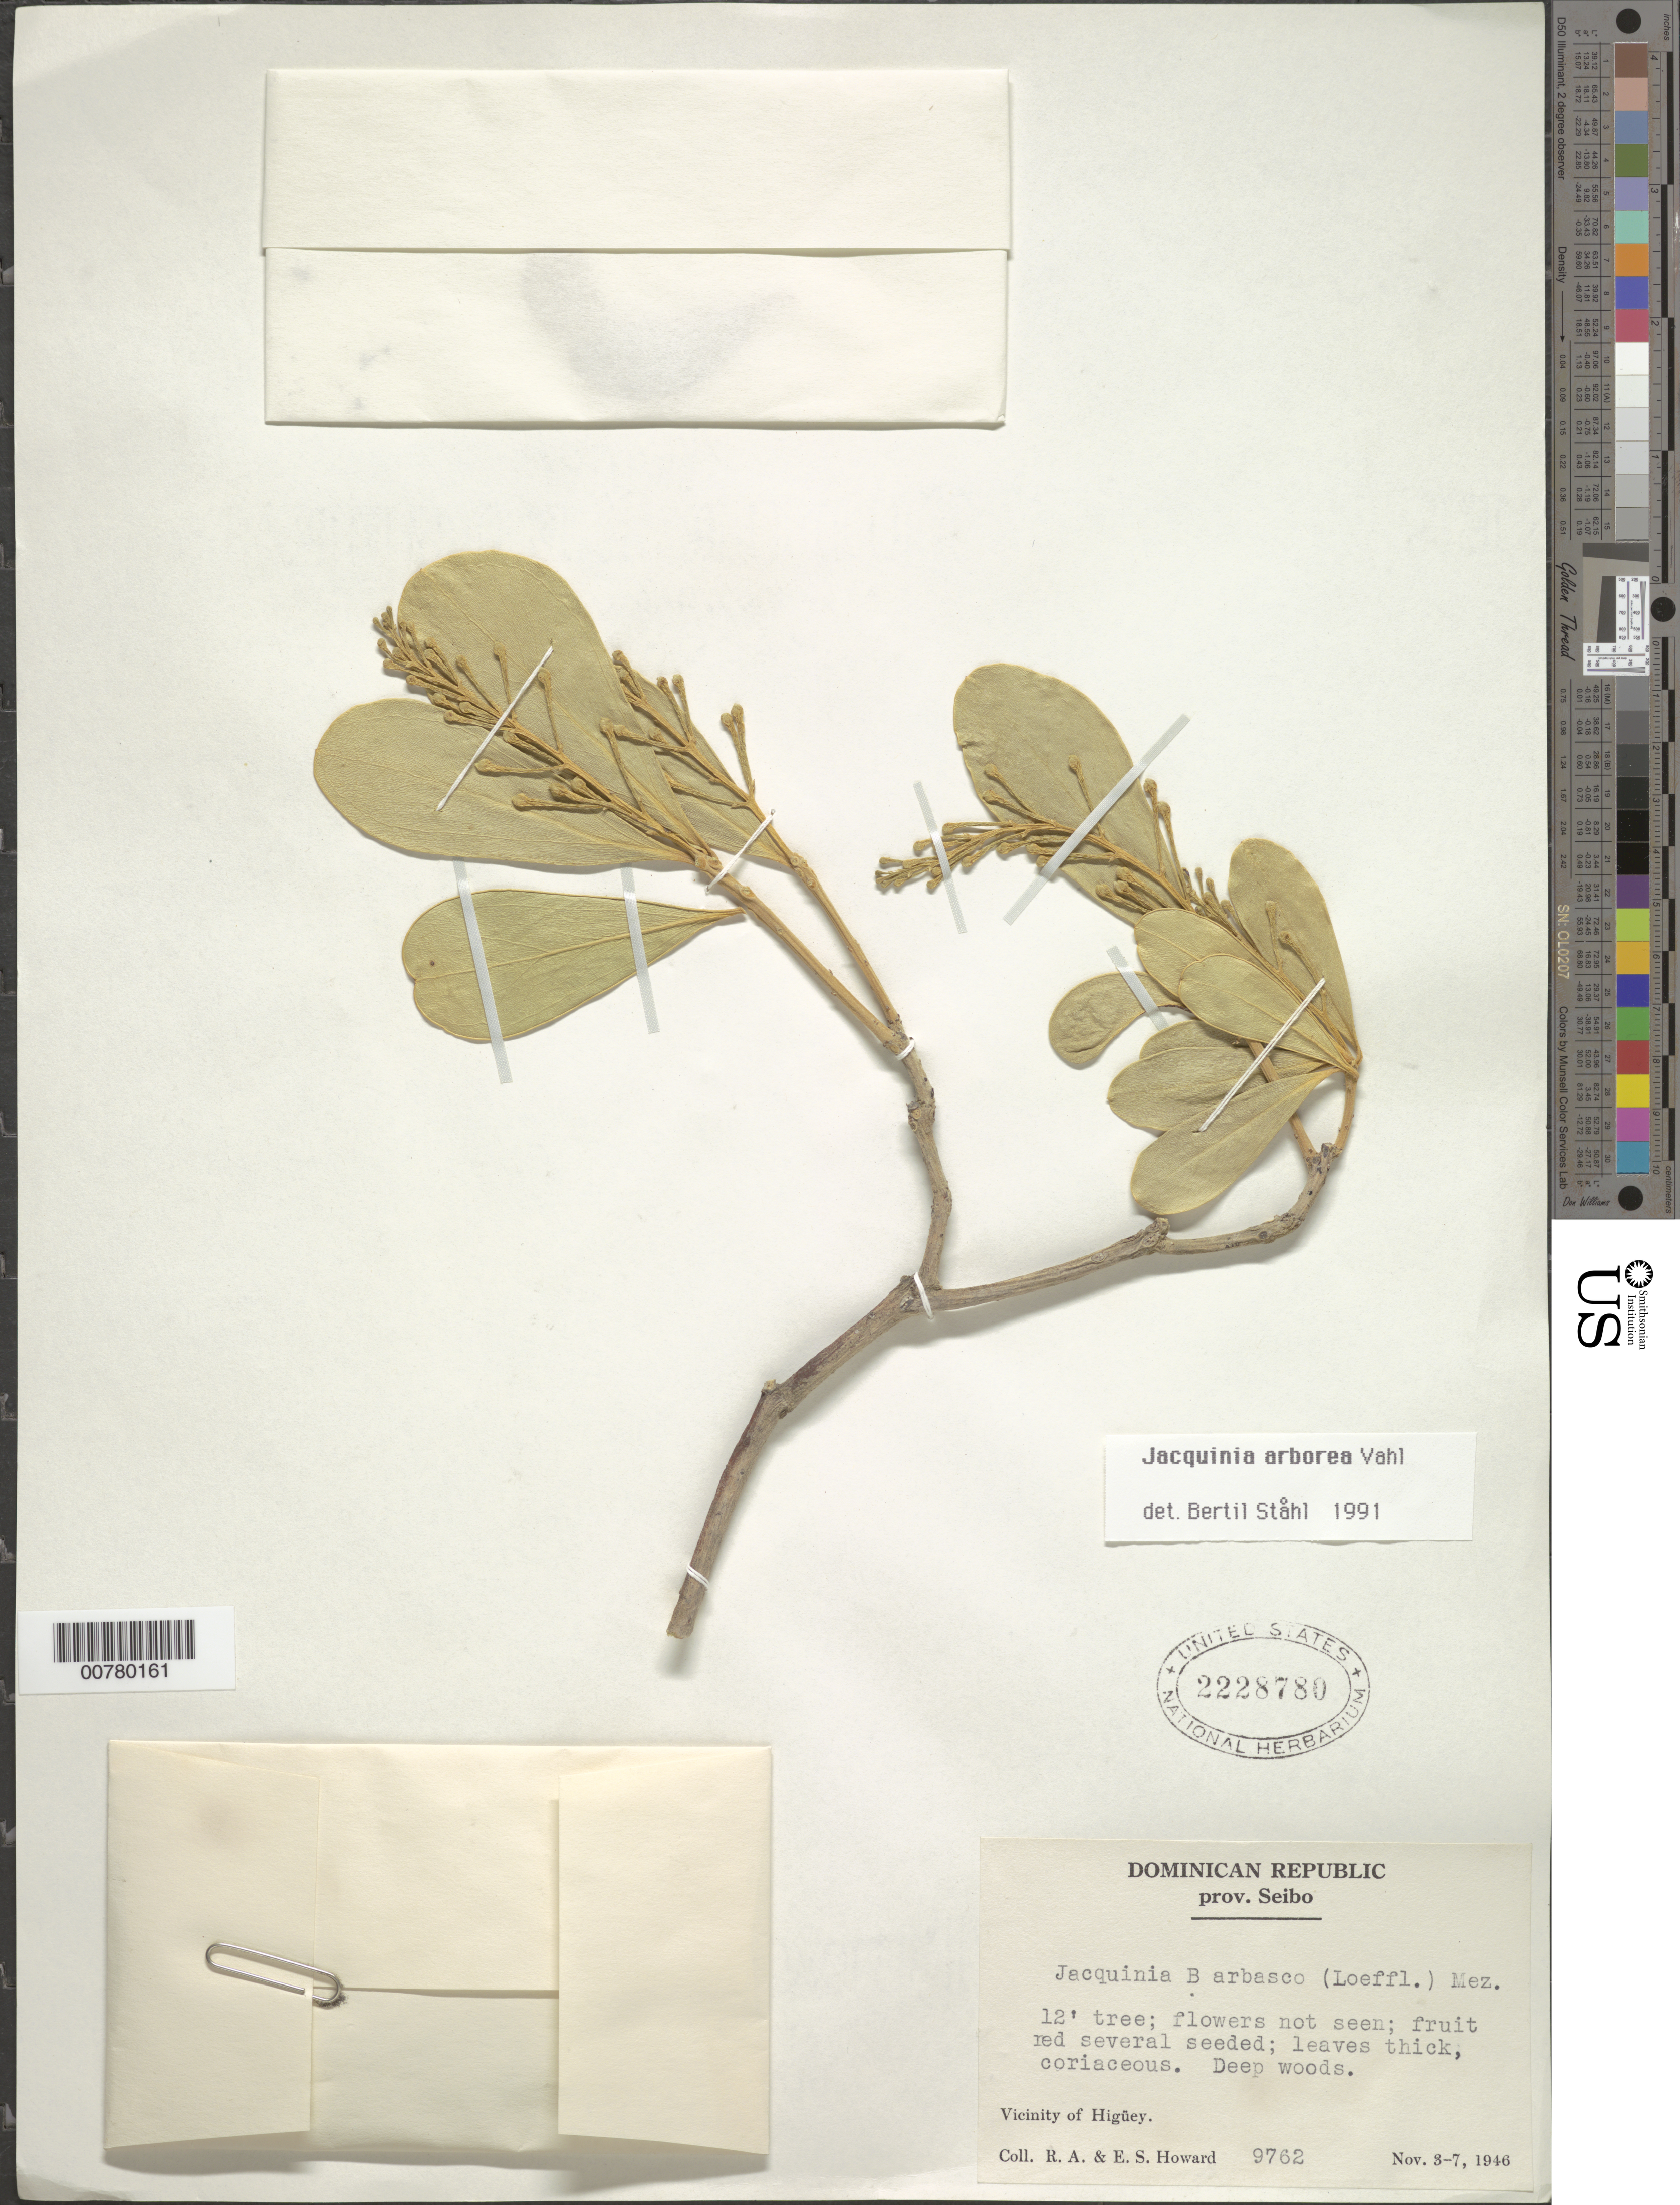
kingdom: Plantae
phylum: Tracheophyta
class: Magnoliopsida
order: Ericales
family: Primulaceae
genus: Jacquinia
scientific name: Jacquinia arborea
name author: Vahl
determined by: Ståhl, B.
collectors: R. A. Howard & E. S. Howard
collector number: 9762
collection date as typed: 03 Nov 1946 to 07 Nov 1946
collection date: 1946-11-03/1946-11-07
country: Dominican Republic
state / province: El Seibo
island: Hispaniola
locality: Vicinity of Higüey.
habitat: Deep woods.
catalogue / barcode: US 2228780